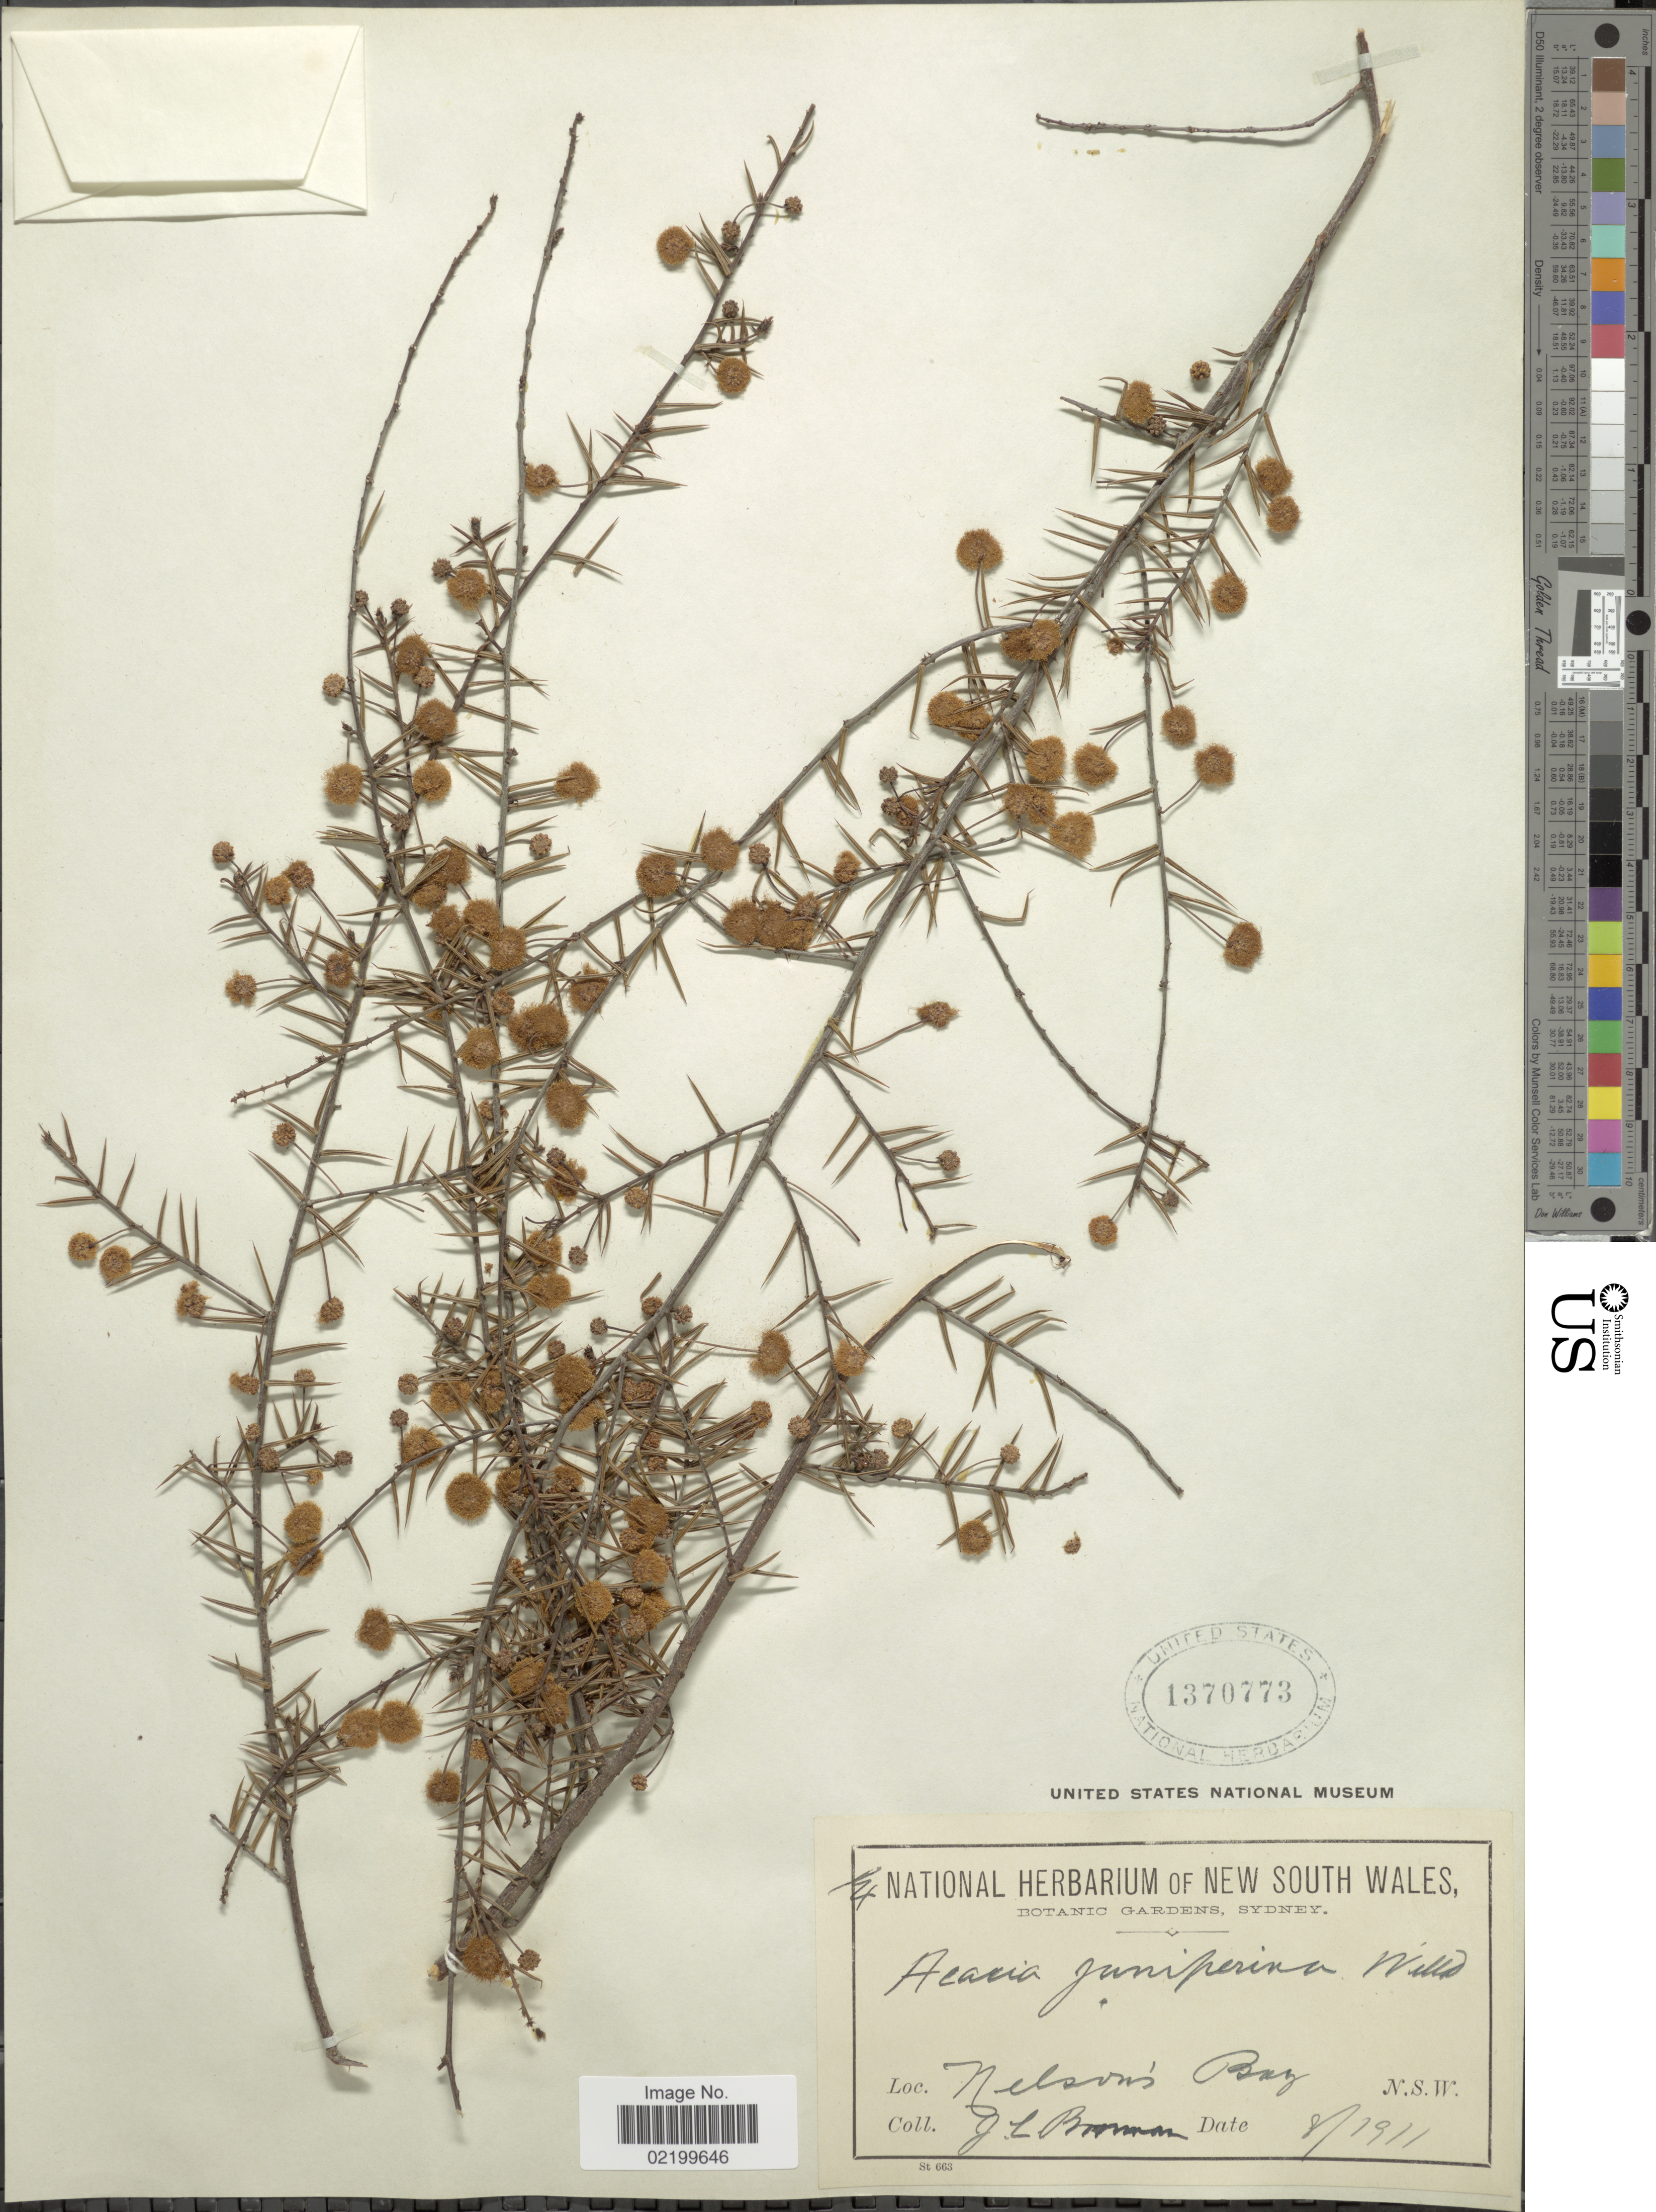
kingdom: Plantae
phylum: Tracheophyta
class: Magnoliopsida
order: Fabales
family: Fabaceae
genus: Acacia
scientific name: Acacia ulicifolia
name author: (Salisb.) Court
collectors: J. Boorman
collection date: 1911-08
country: Australia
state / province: New South Wales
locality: Nelsons' Bay, N.S.W.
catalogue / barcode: US 1370773